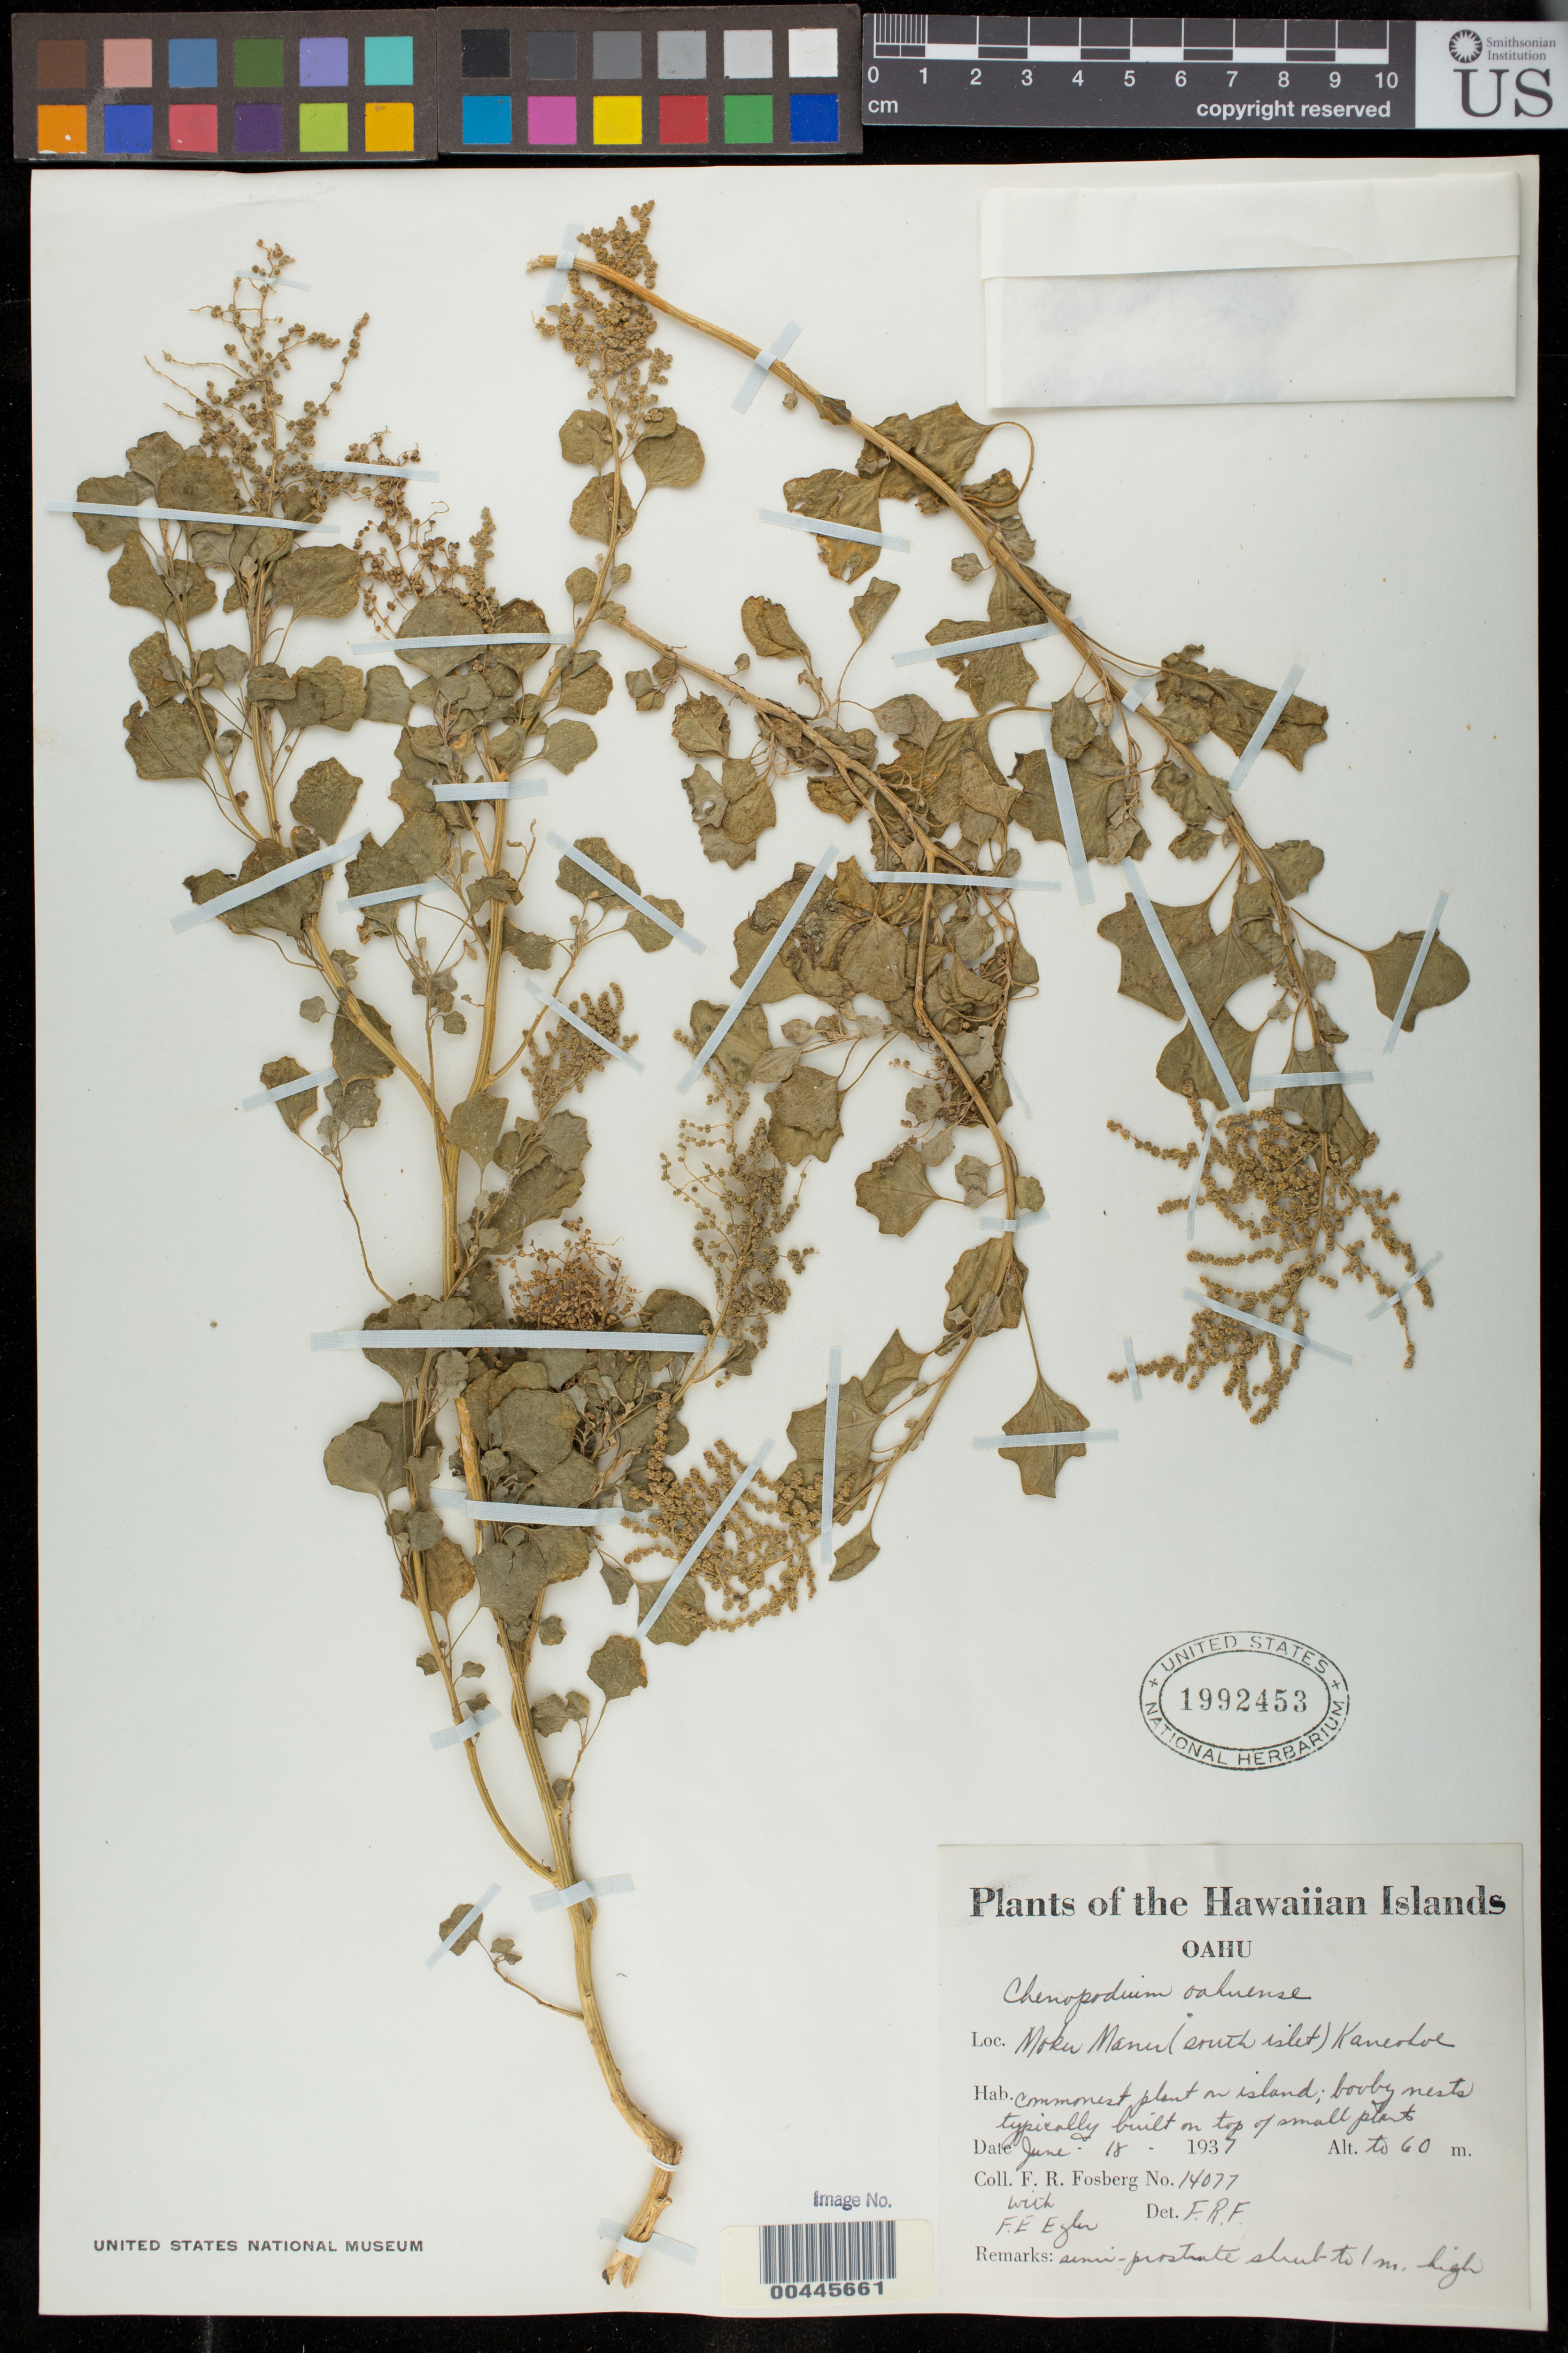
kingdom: Plantae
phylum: Tracheophyta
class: Magnoliopsida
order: Caryophyllales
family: Amaranthaceae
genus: Chenopodium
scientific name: Chenopodium oahuense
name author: (Meyen) Aellen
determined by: Fosberg, F. R.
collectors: F. R. Fosberg & F. Egler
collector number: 14077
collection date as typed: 18 Jun 1937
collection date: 1937-06-18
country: United States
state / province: Hawaii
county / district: Honolulu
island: Moku Manu Islet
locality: Moku Manu (S islet), Kaneohoe, near Oahu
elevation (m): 60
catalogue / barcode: US 1992453